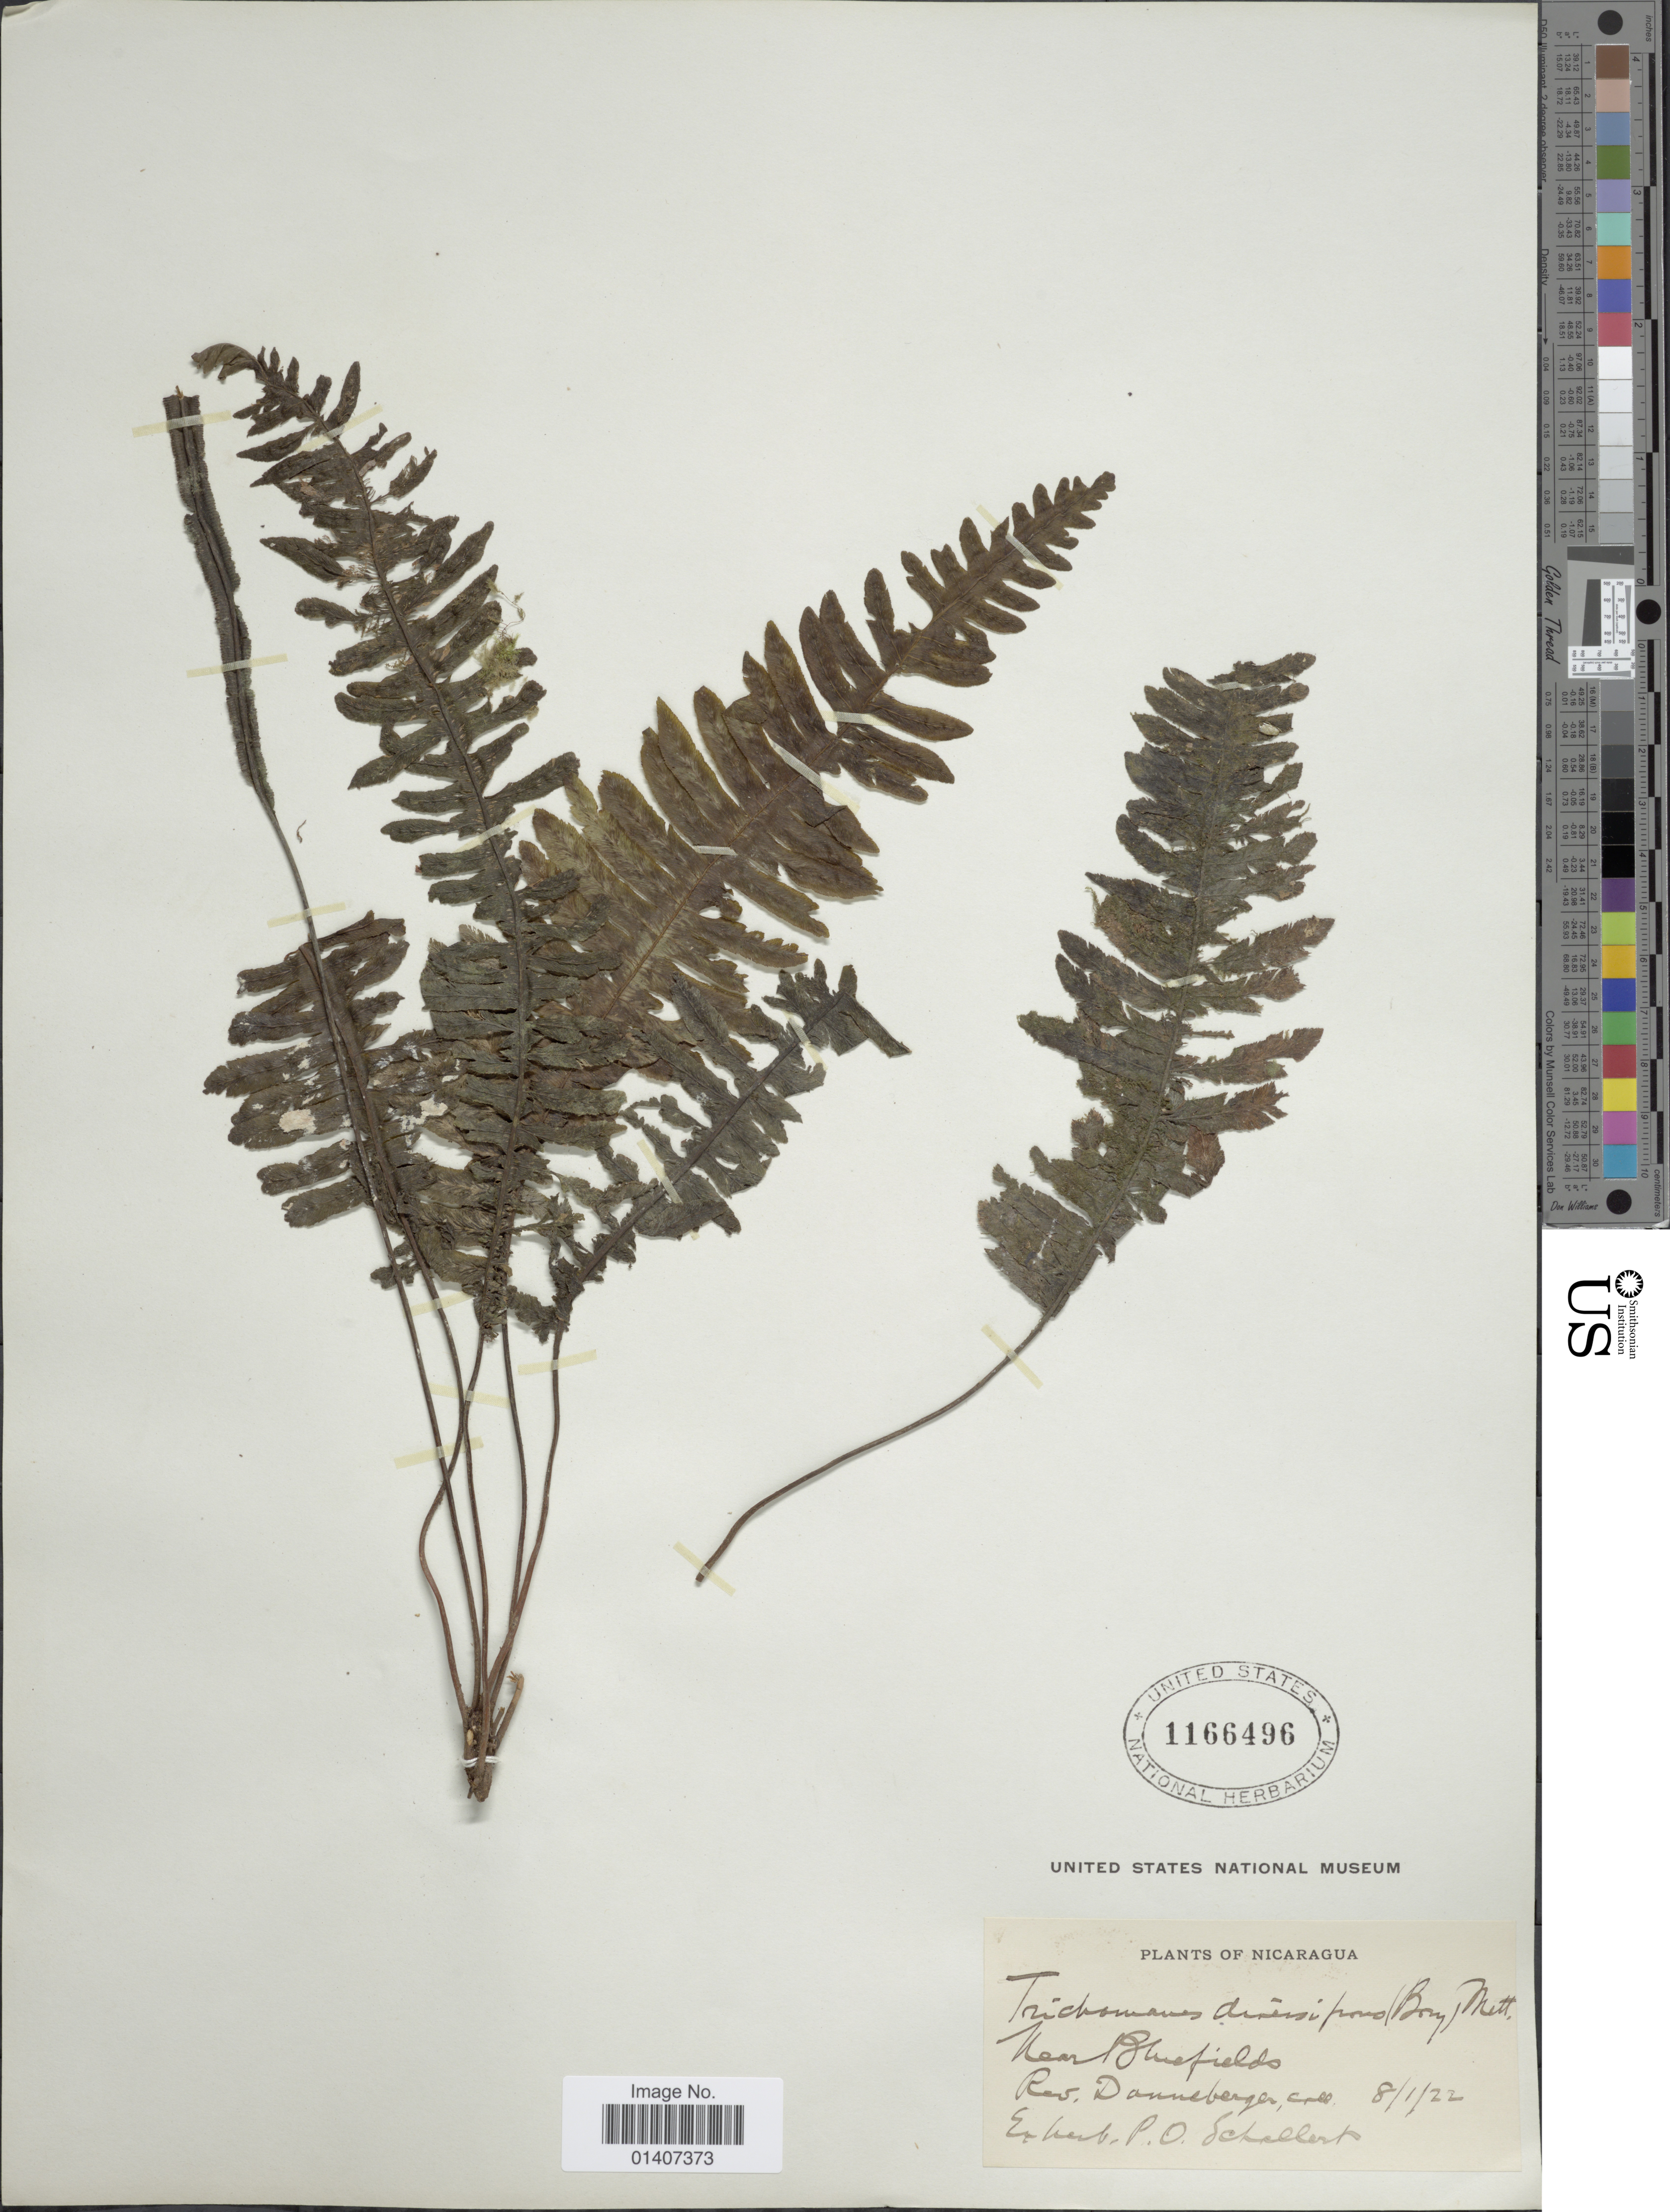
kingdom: Plantae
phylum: Tracheophyta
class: Polypodiopsida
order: Hymenophyllales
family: Hymenophyllaceae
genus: Trichomanes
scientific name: Trichomanes diversifrons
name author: (Bory) Mett. ex Sadeb.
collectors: Donneberger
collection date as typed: Transcribed d/m/y: 8/1/22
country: Nicaragua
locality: Near Bluefields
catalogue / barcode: US 1166496